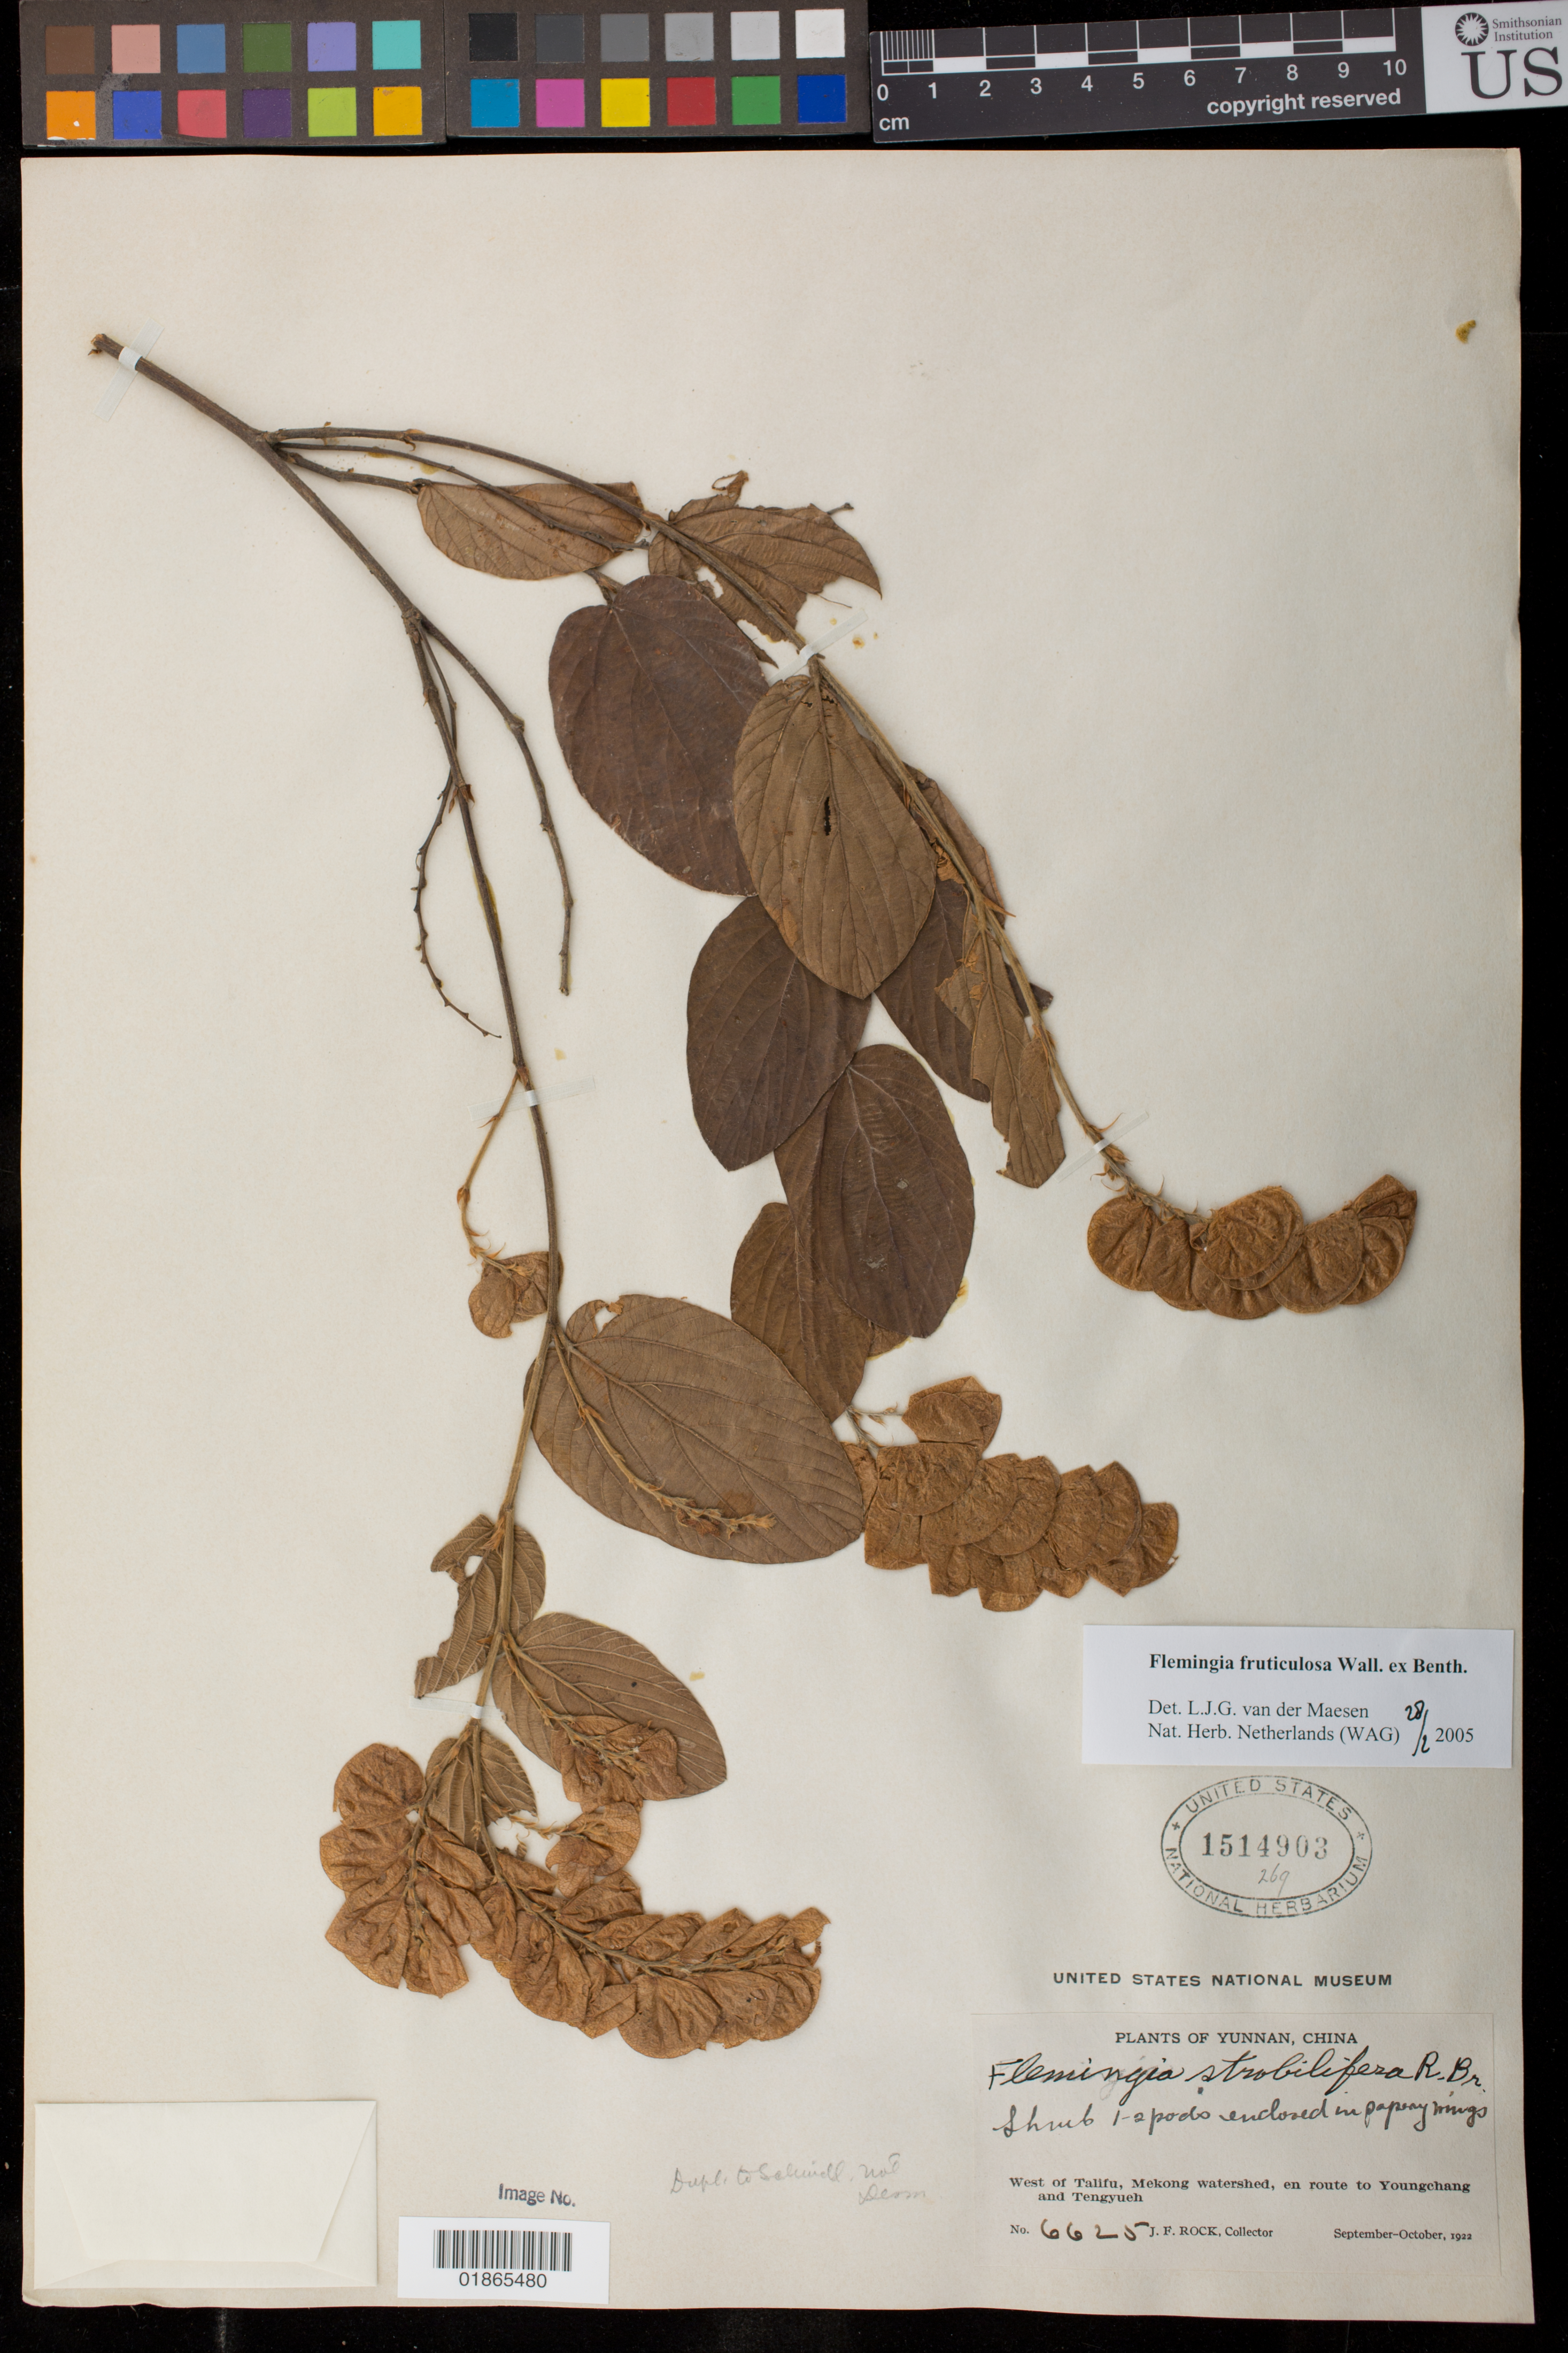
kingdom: Plantae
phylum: Tracheophyta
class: Magnoliopsida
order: Fabales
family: Fabaceae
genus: Flemingia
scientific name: Flemingia fruticulosa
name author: Wall. ex Benth.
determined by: van der Maesen, L.J.G.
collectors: J. F. Rock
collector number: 6625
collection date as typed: Sep 1922 to -- Oct 1922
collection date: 1922-09/1922-10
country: China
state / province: Yunnan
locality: W of Talifu, Mekong watershed, en route to Youngchang & Tengyueh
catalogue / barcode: US 1514903